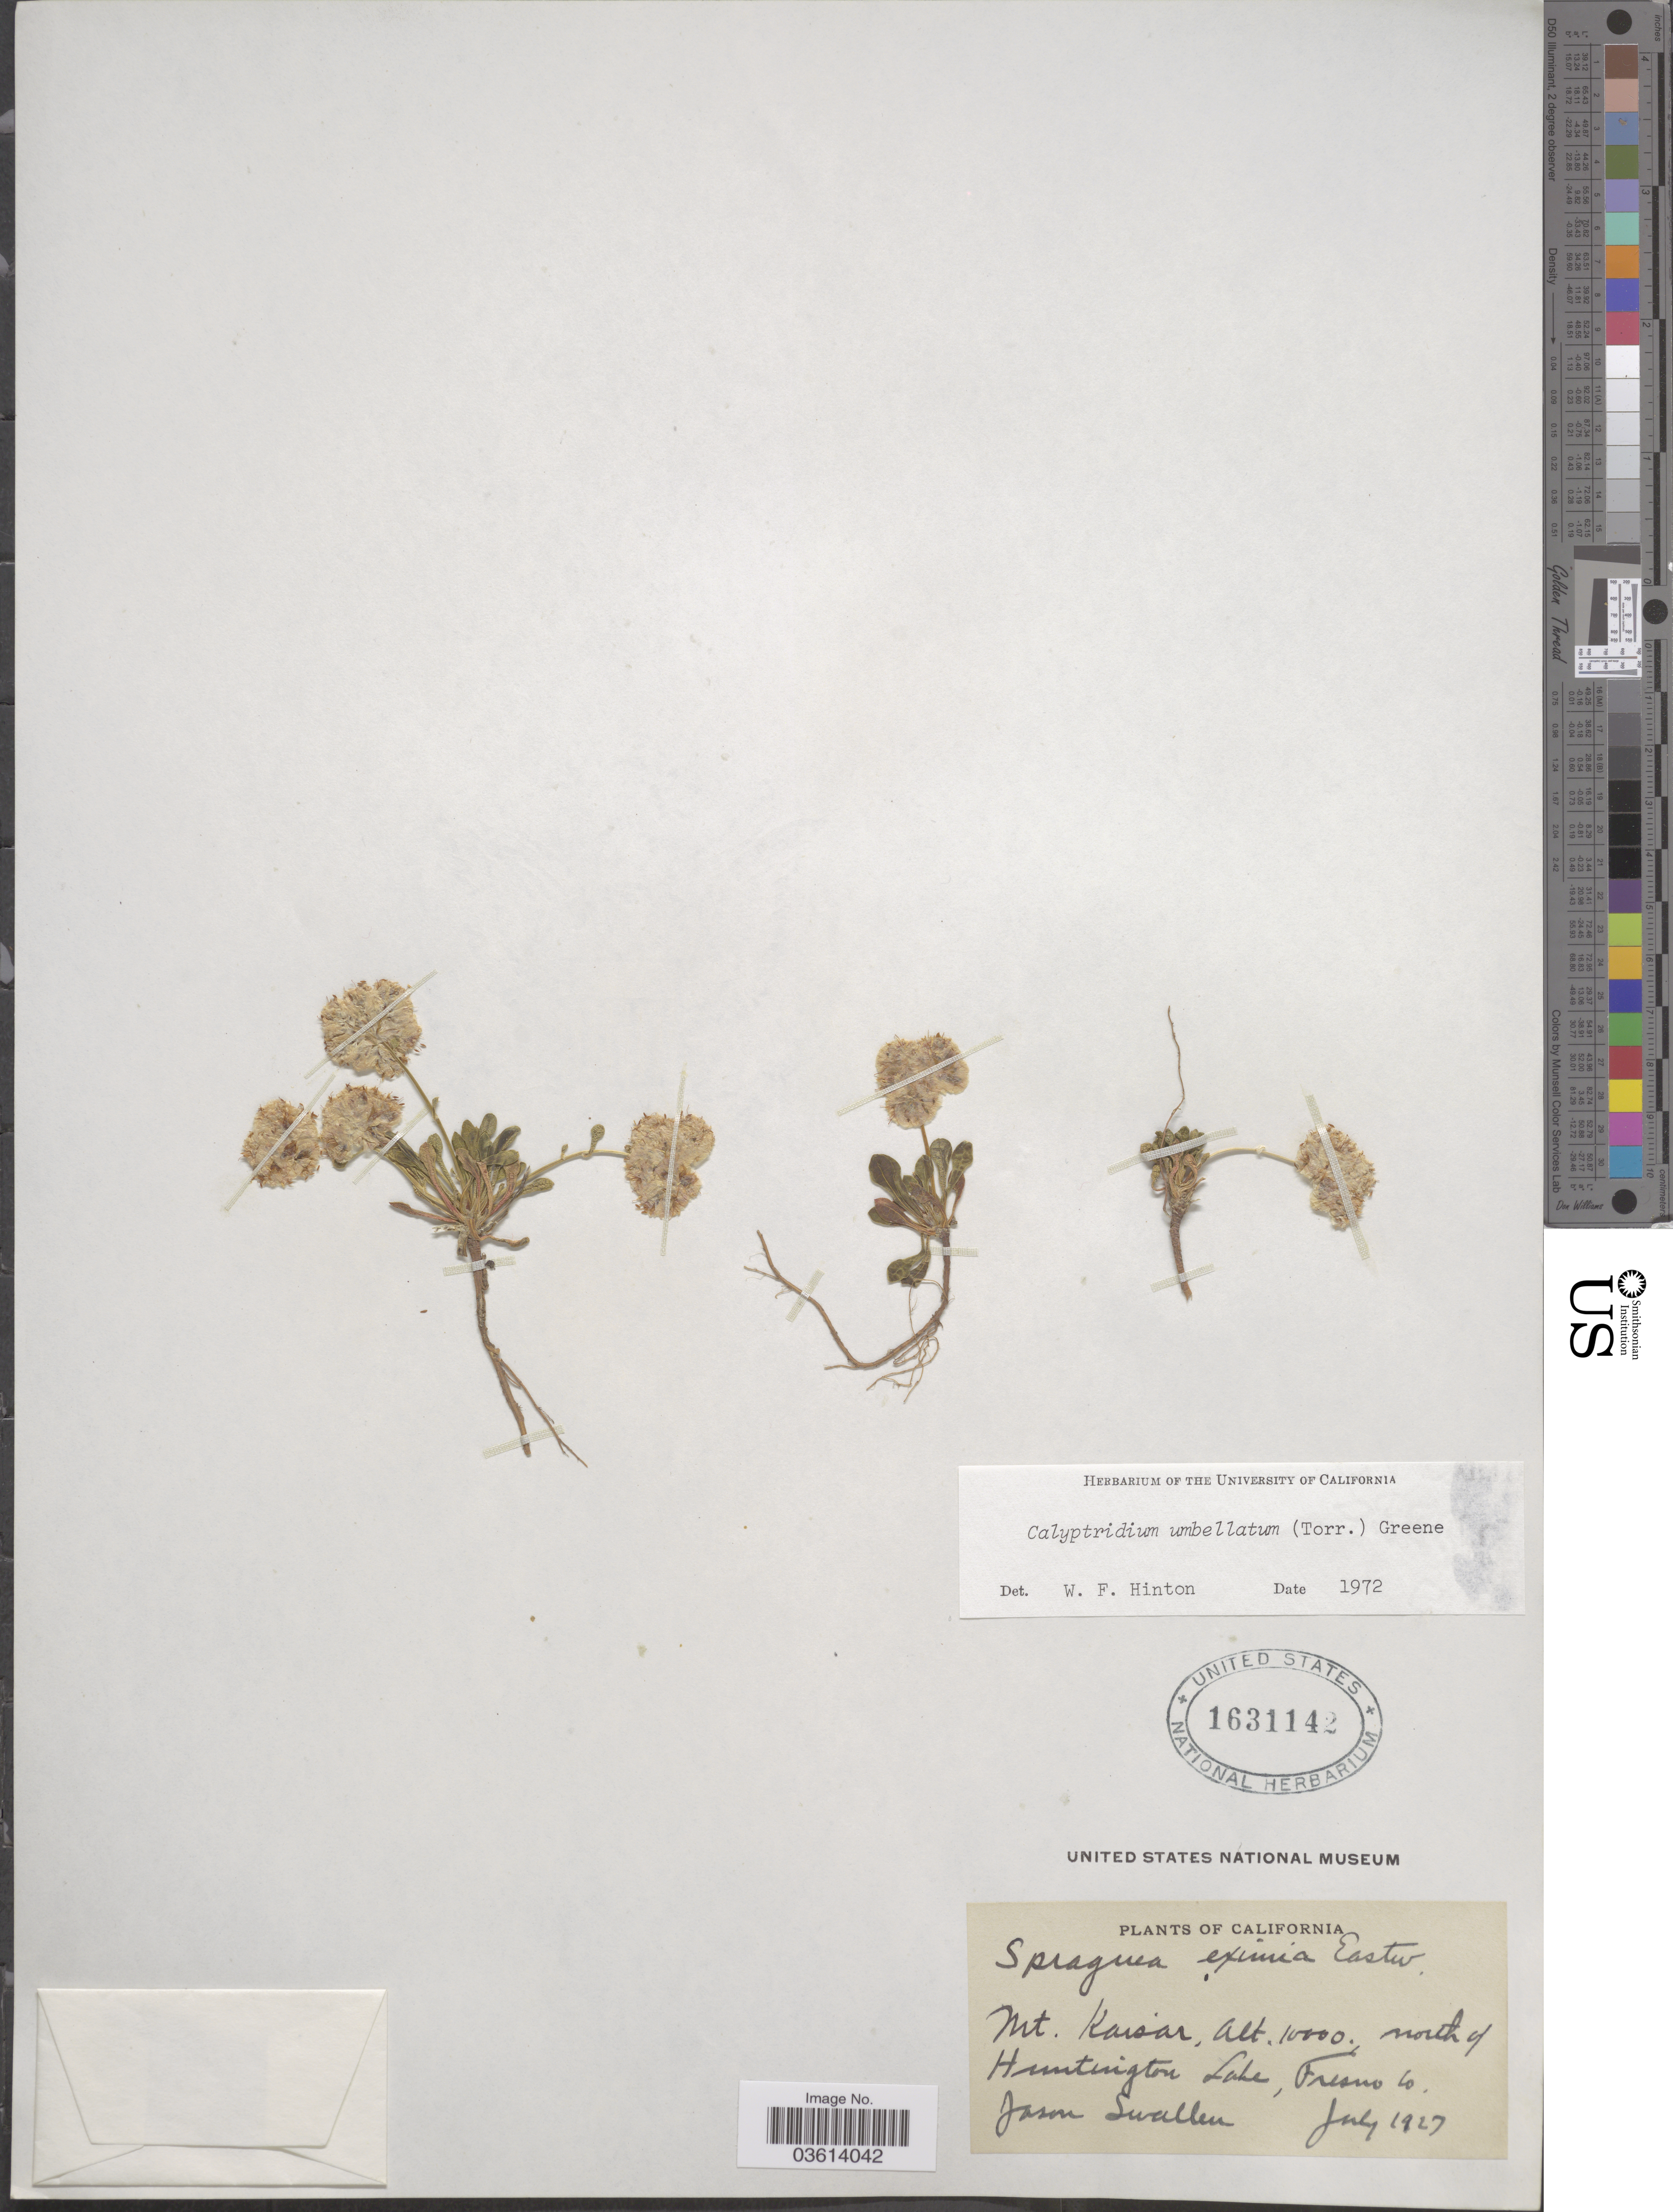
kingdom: Plantae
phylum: Tracheophyta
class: Magnoliopsida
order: Caryophyllales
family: Montiaceae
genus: Calyptridium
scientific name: Calyptridium umbellatum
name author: (Torr.) Greene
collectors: J. R. Swallen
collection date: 1927-07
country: United States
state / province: California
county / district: Fresno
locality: Mt. Kaisar, north of Huntington Lake, Fresno Co.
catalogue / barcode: US 1631142